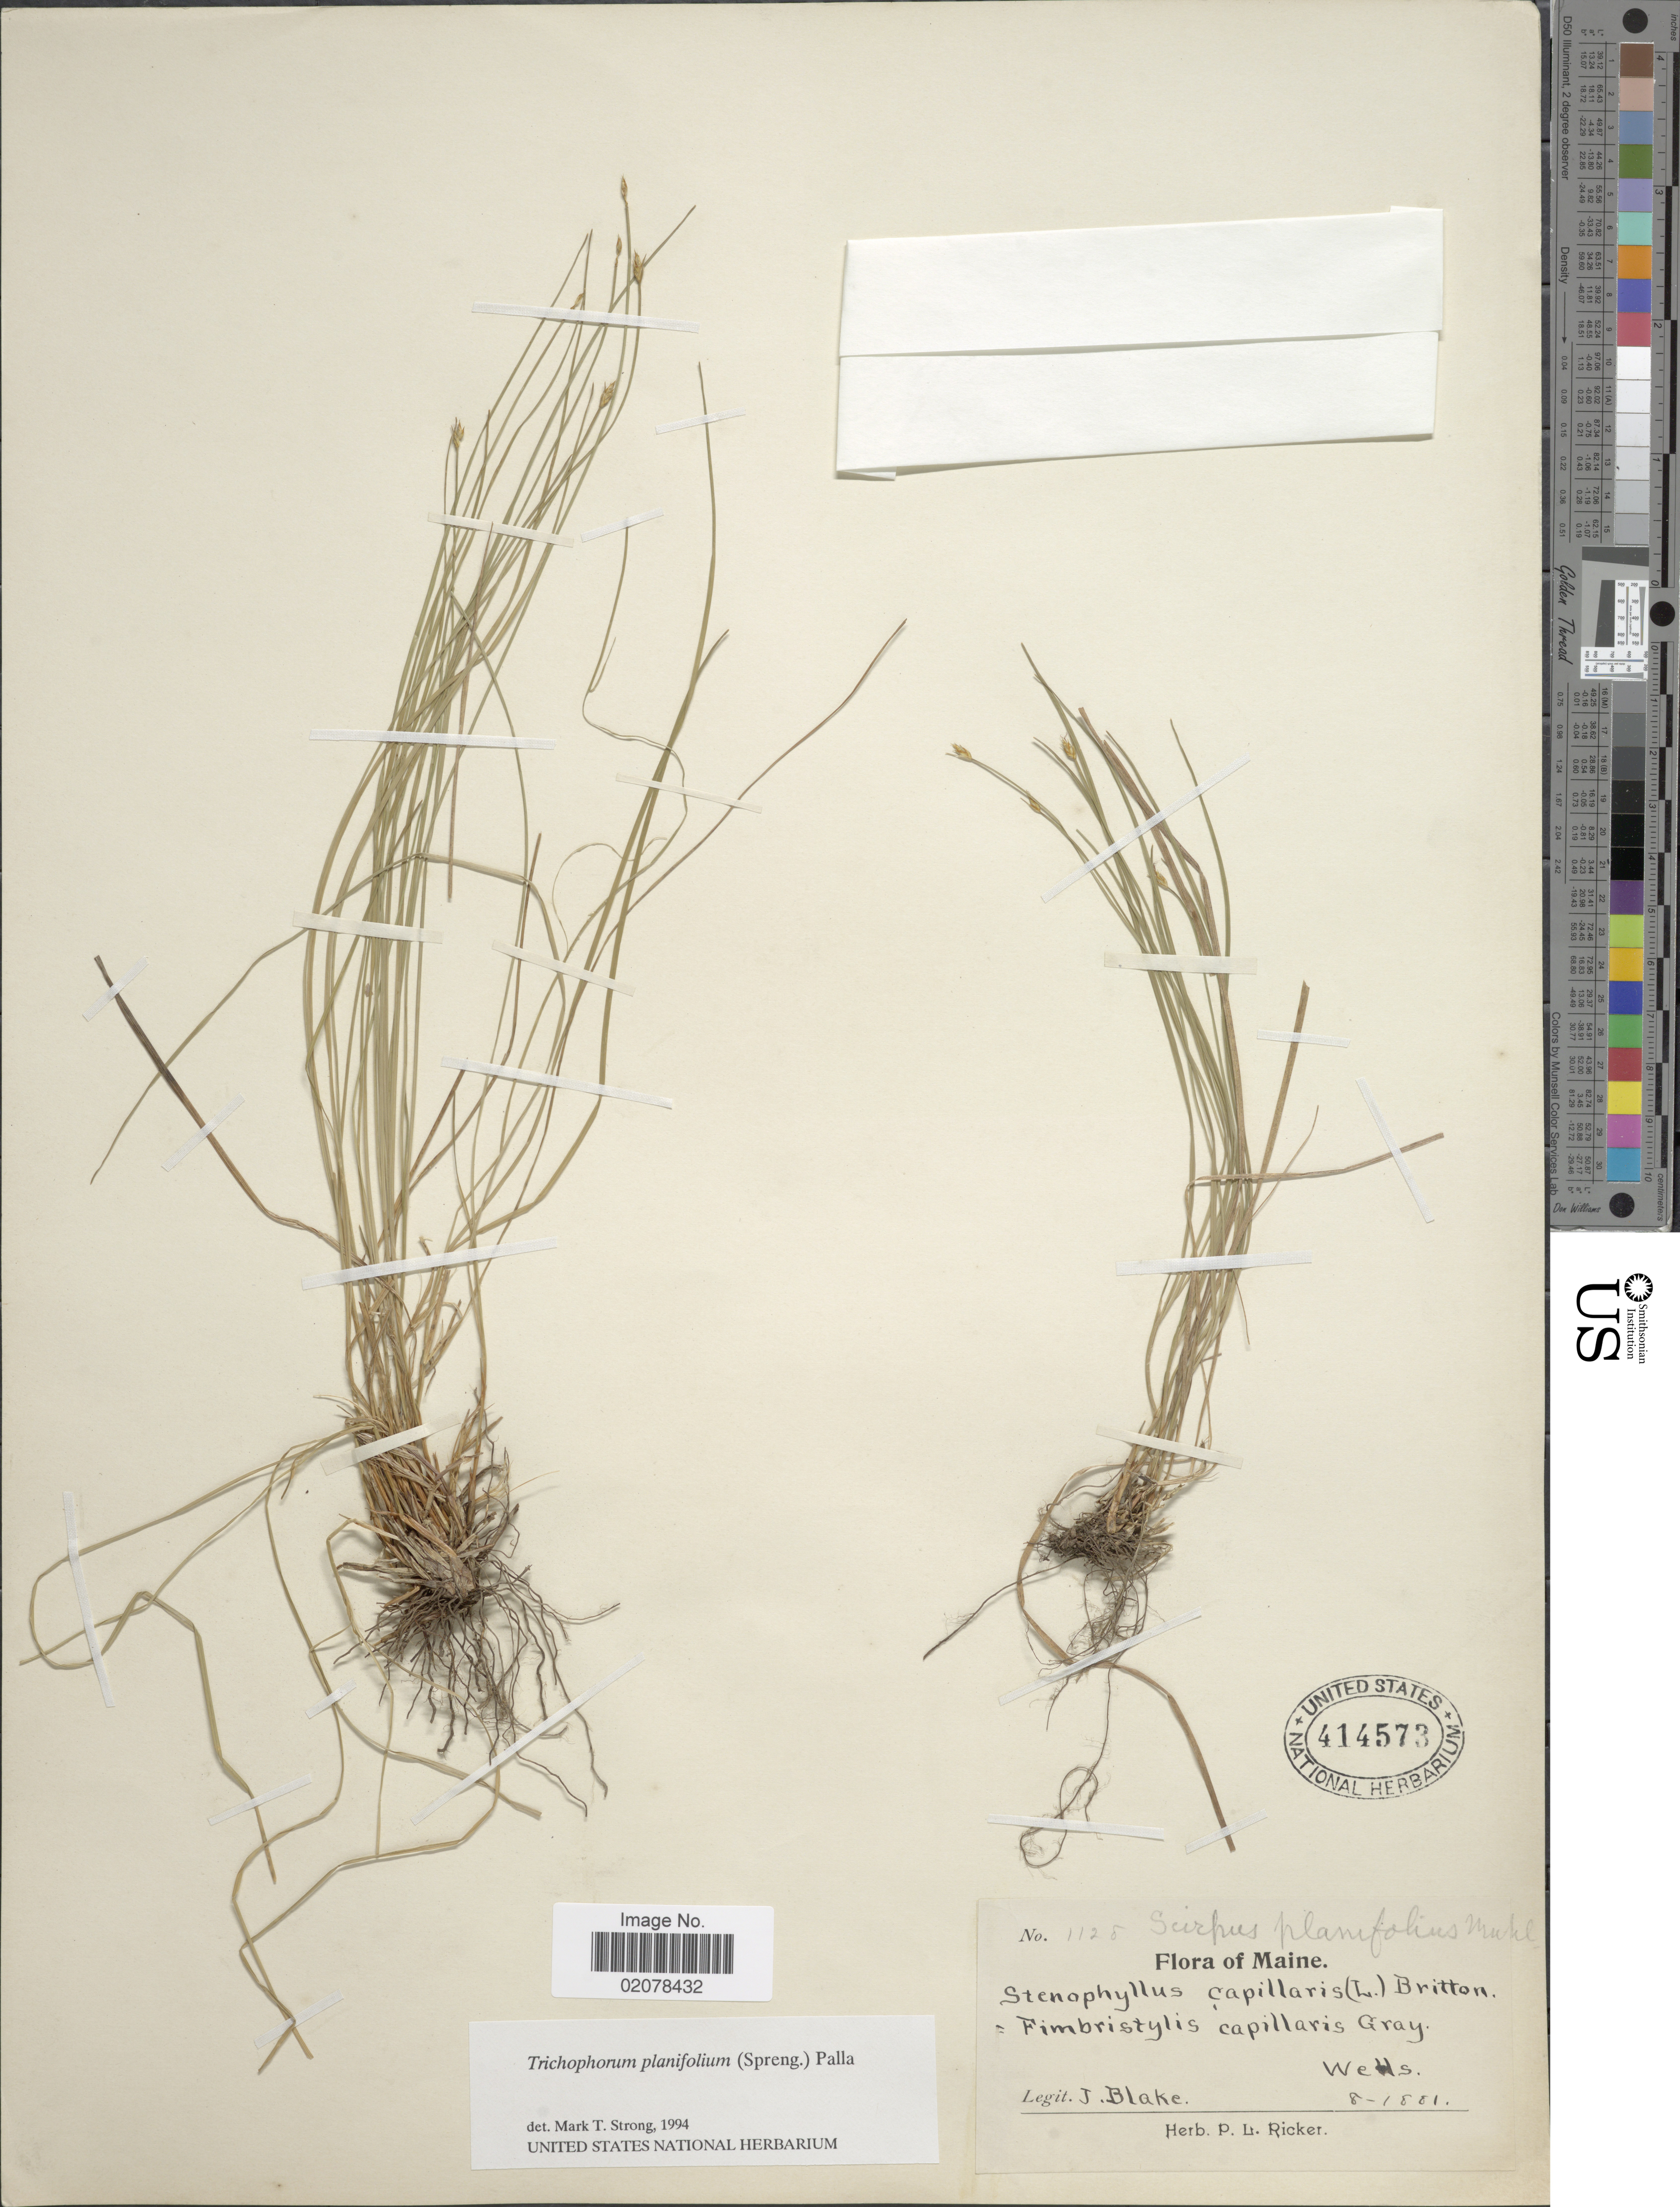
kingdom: Plantae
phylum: Tracheophyta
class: Liliopsida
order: Poales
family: Cyperaceae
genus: Trichophorum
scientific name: Trichophorum planifolium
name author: (Spreng.) Palla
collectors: J. Blake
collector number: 1128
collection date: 1881-08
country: United States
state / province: Maine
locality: Wells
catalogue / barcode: US 414573